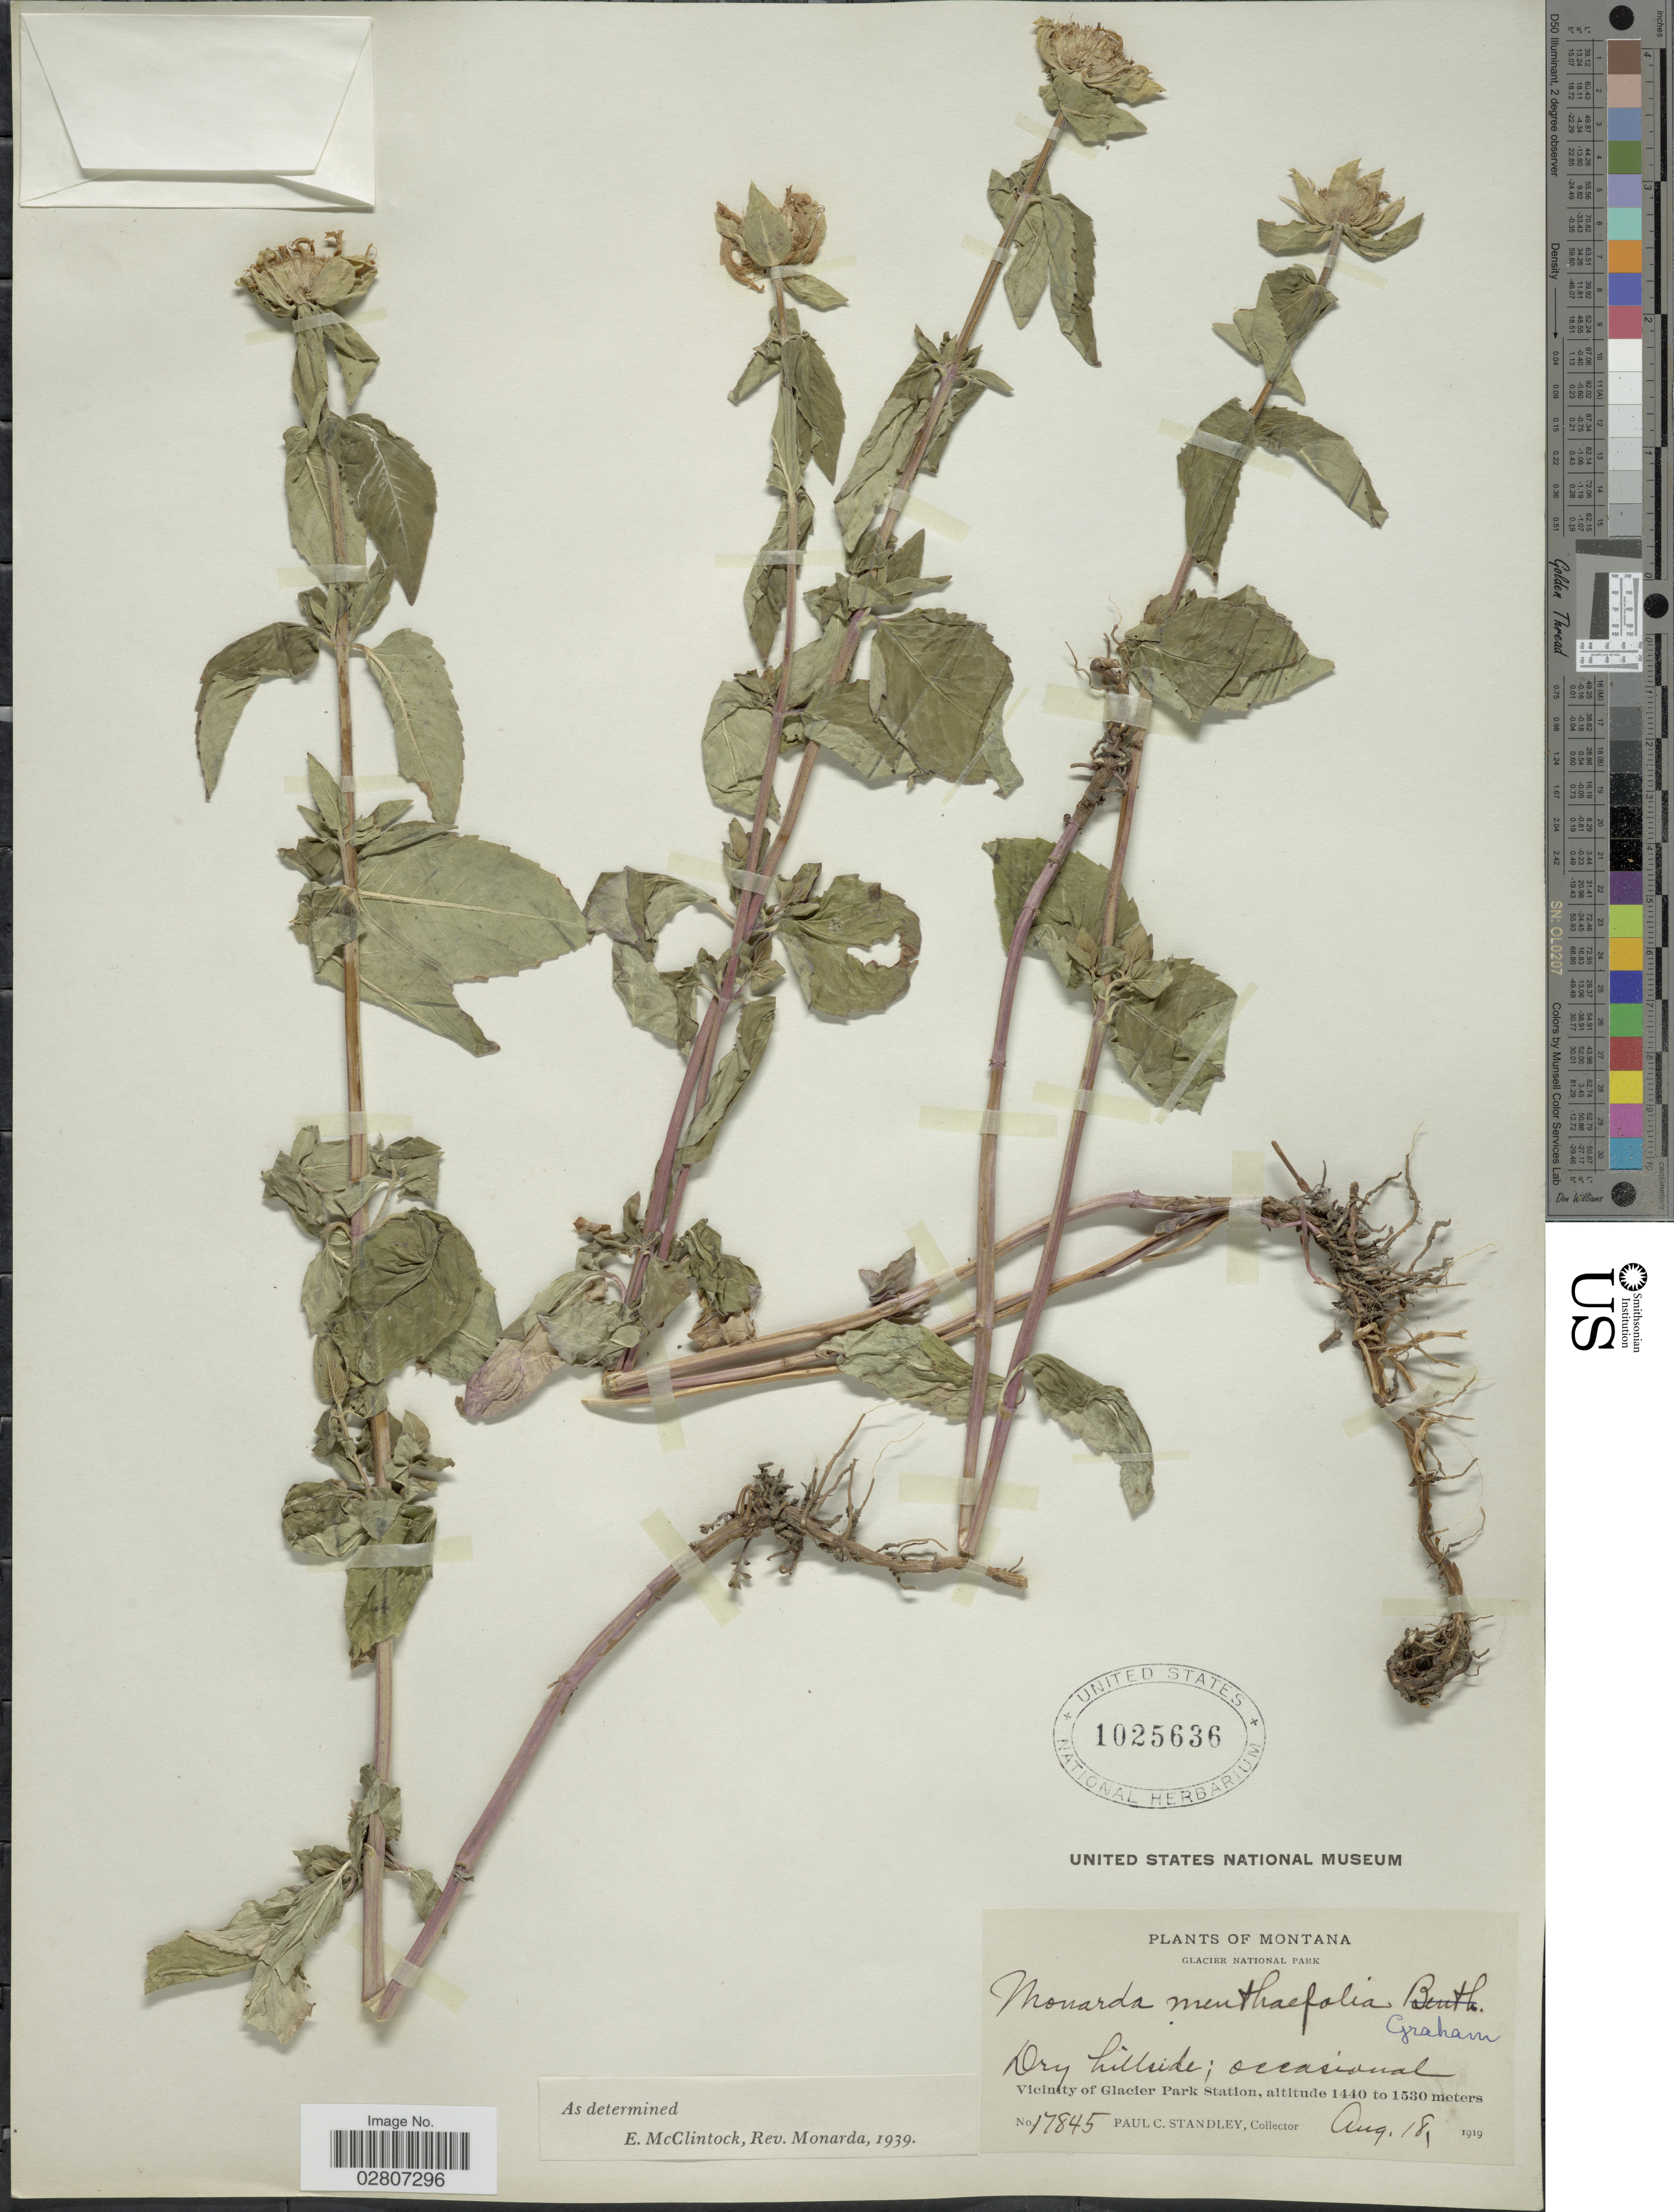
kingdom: Plantae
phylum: Tracheophyta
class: Magnoliopsida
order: Lamiales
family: Lamiaceae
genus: Monarda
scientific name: Monarda fistulosa var. menthifolia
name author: (Graham) Fernald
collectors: P. C. Standley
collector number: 17845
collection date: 1919-08-18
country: United States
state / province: Montana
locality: Glacier National Park. Vicinity of Glacier Park Station.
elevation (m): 1440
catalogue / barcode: US 1025636